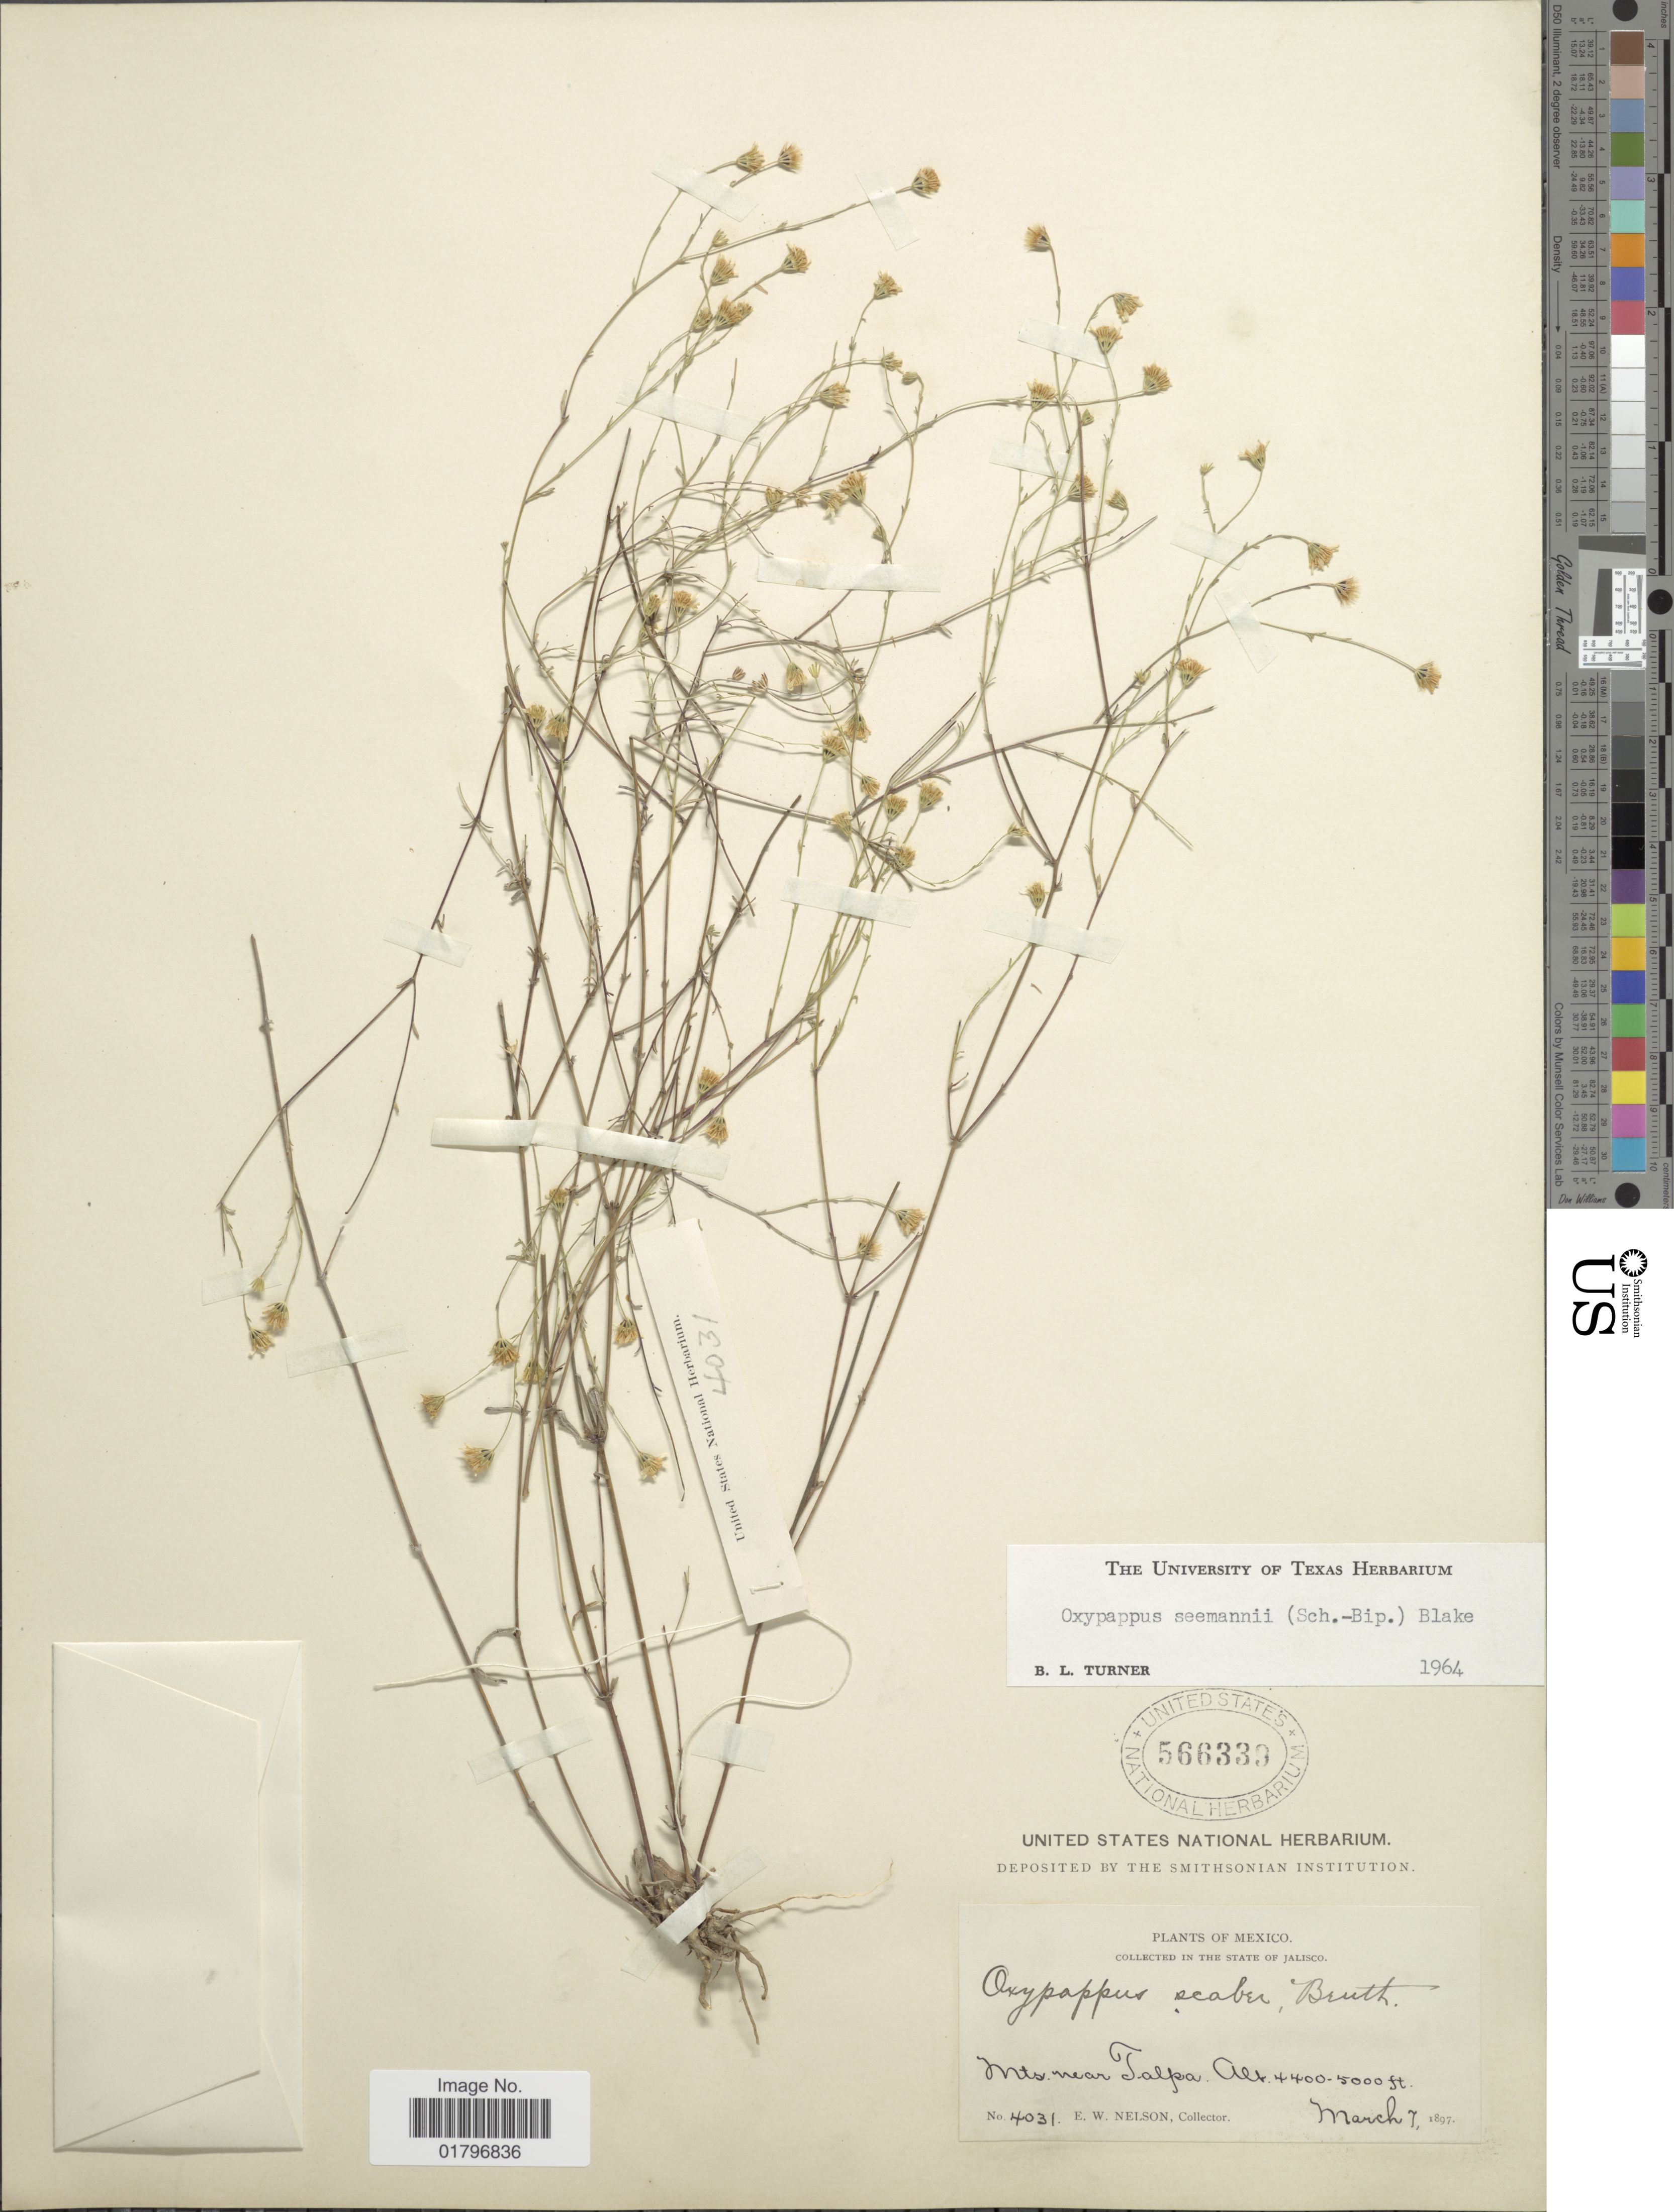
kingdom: Plantae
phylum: Tracheophyta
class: Magnoliopsida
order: Asterales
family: Asteraceae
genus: Oxypappus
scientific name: Oxypappus seemannii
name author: (Sch. Bip.) B.L. Turner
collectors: E. W. Nelson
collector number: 4031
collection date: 1897-03-07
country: Mexico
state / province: Jalisco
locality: In the state of Jalisco. Mts. near Talpa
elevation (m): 1341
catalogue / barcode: US 566339